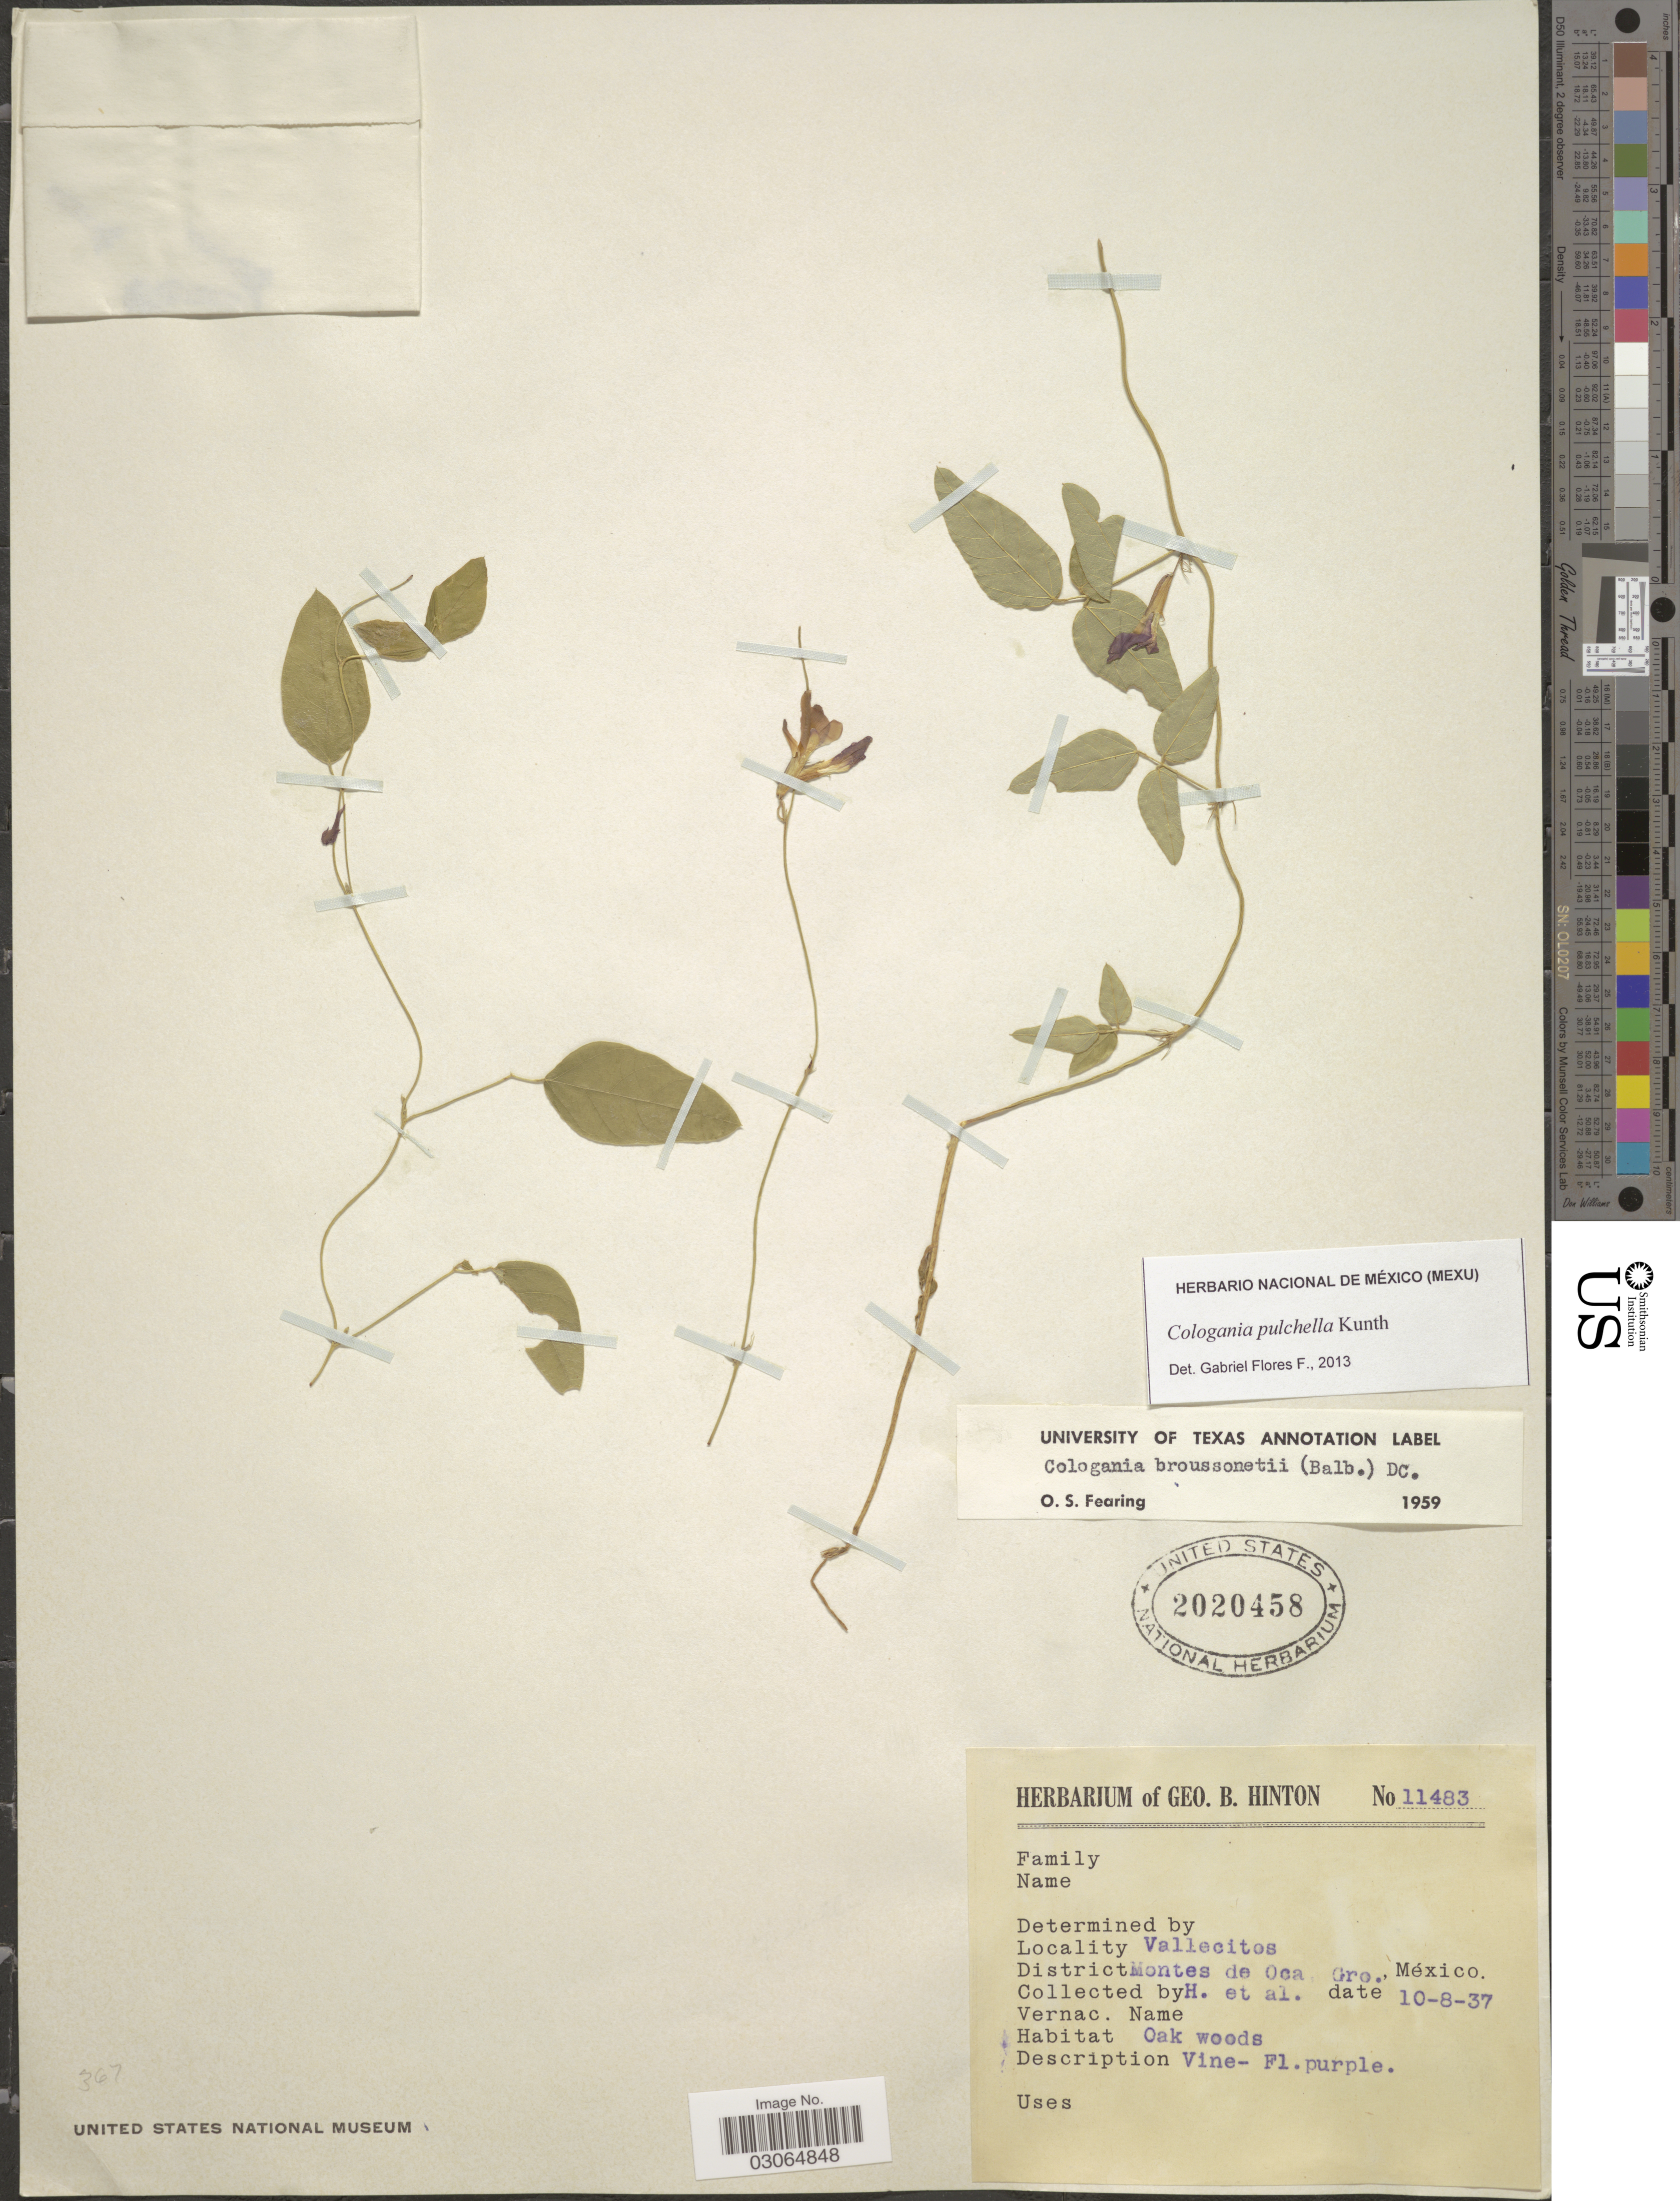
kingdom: Plantae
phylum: Tracheophyta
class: Magnoliopsida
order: Fabales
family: Fabaceae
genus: Cologania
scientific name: Cologania broussonetii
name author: (Balb.) DC.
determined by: Fearing, O. S.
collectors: G. B. Hinton & et al.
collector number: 11483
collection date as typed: Transcribed d/m/y: 10/8/37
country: Mexico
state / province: Guerrero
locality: Vallecitos. District Montes de Oca. Gro.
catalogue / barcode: US 2020458